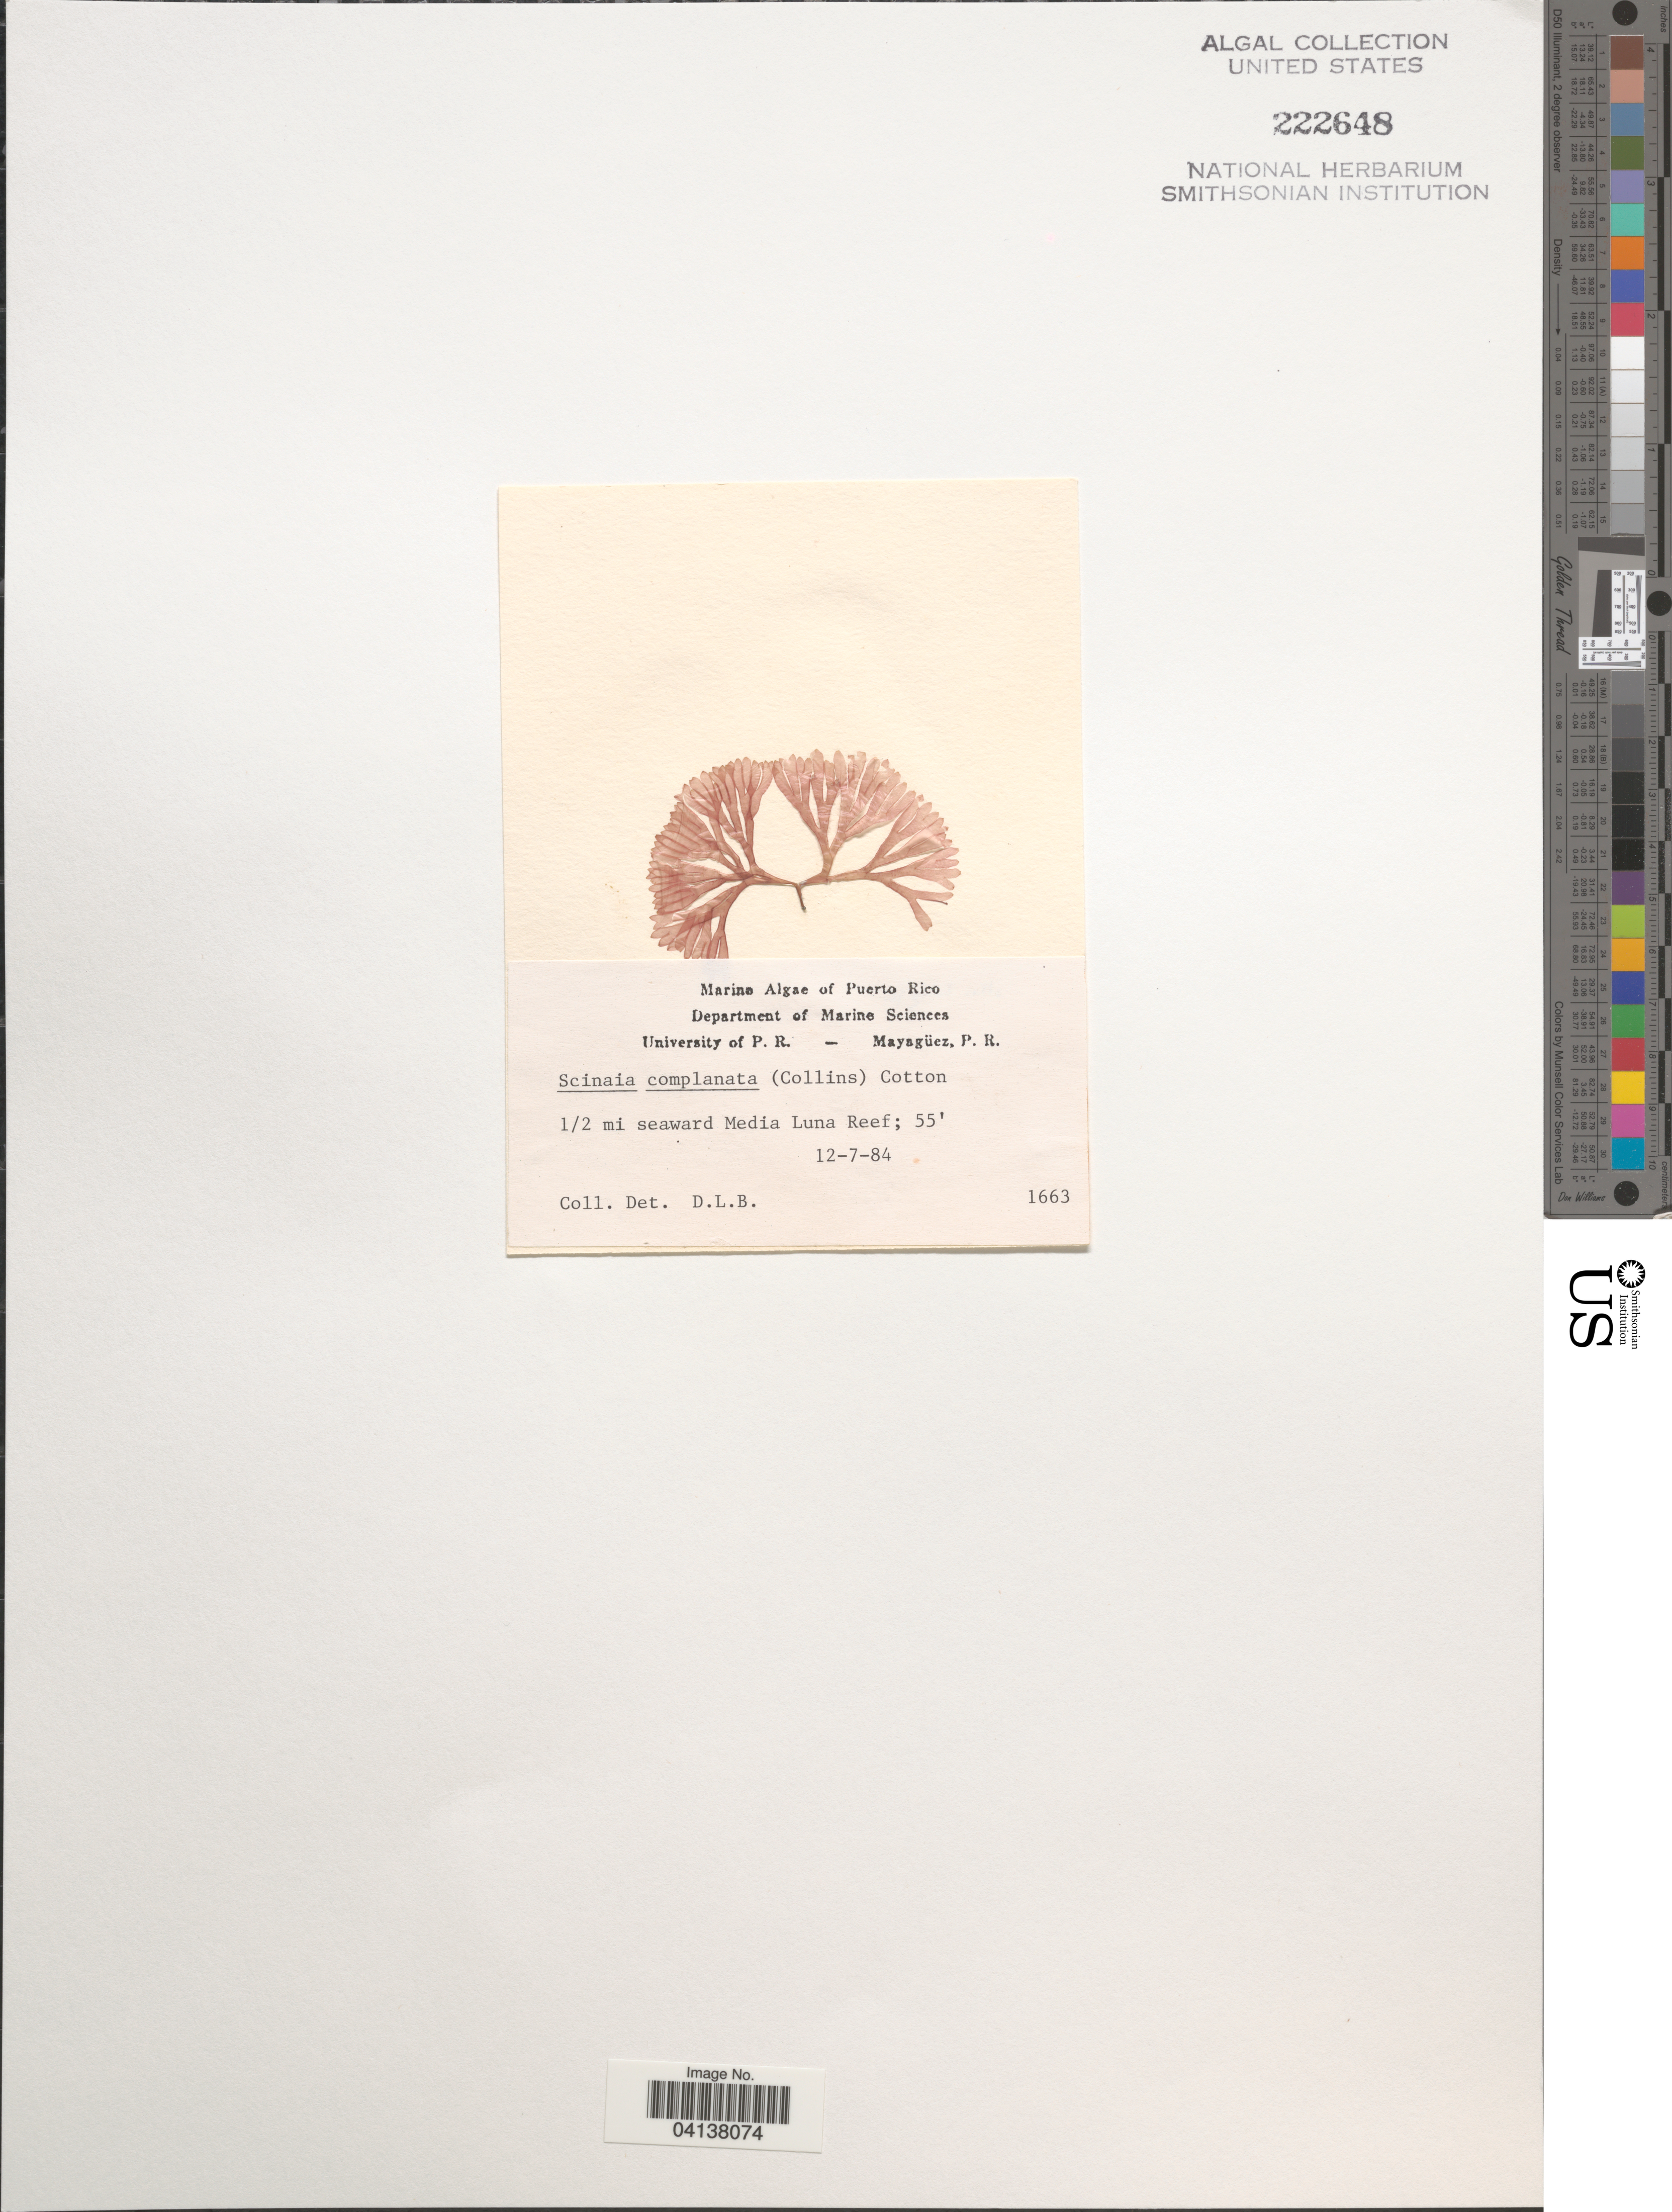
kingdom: Plantae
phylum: Rhodophyta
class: Florideophyceae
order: Nemaliales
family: Scinaiaceae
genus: Scinaia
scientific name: Scinaia complanata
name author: (Collins in Collins et al.) Cotton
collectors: D. L. B.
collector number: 1663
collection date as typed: Transcribed d/m/y: 12/7/84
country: Puerto Rico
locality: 1/2 mi seaward Media Luna Reef.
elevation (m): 17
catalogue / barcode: US 222648